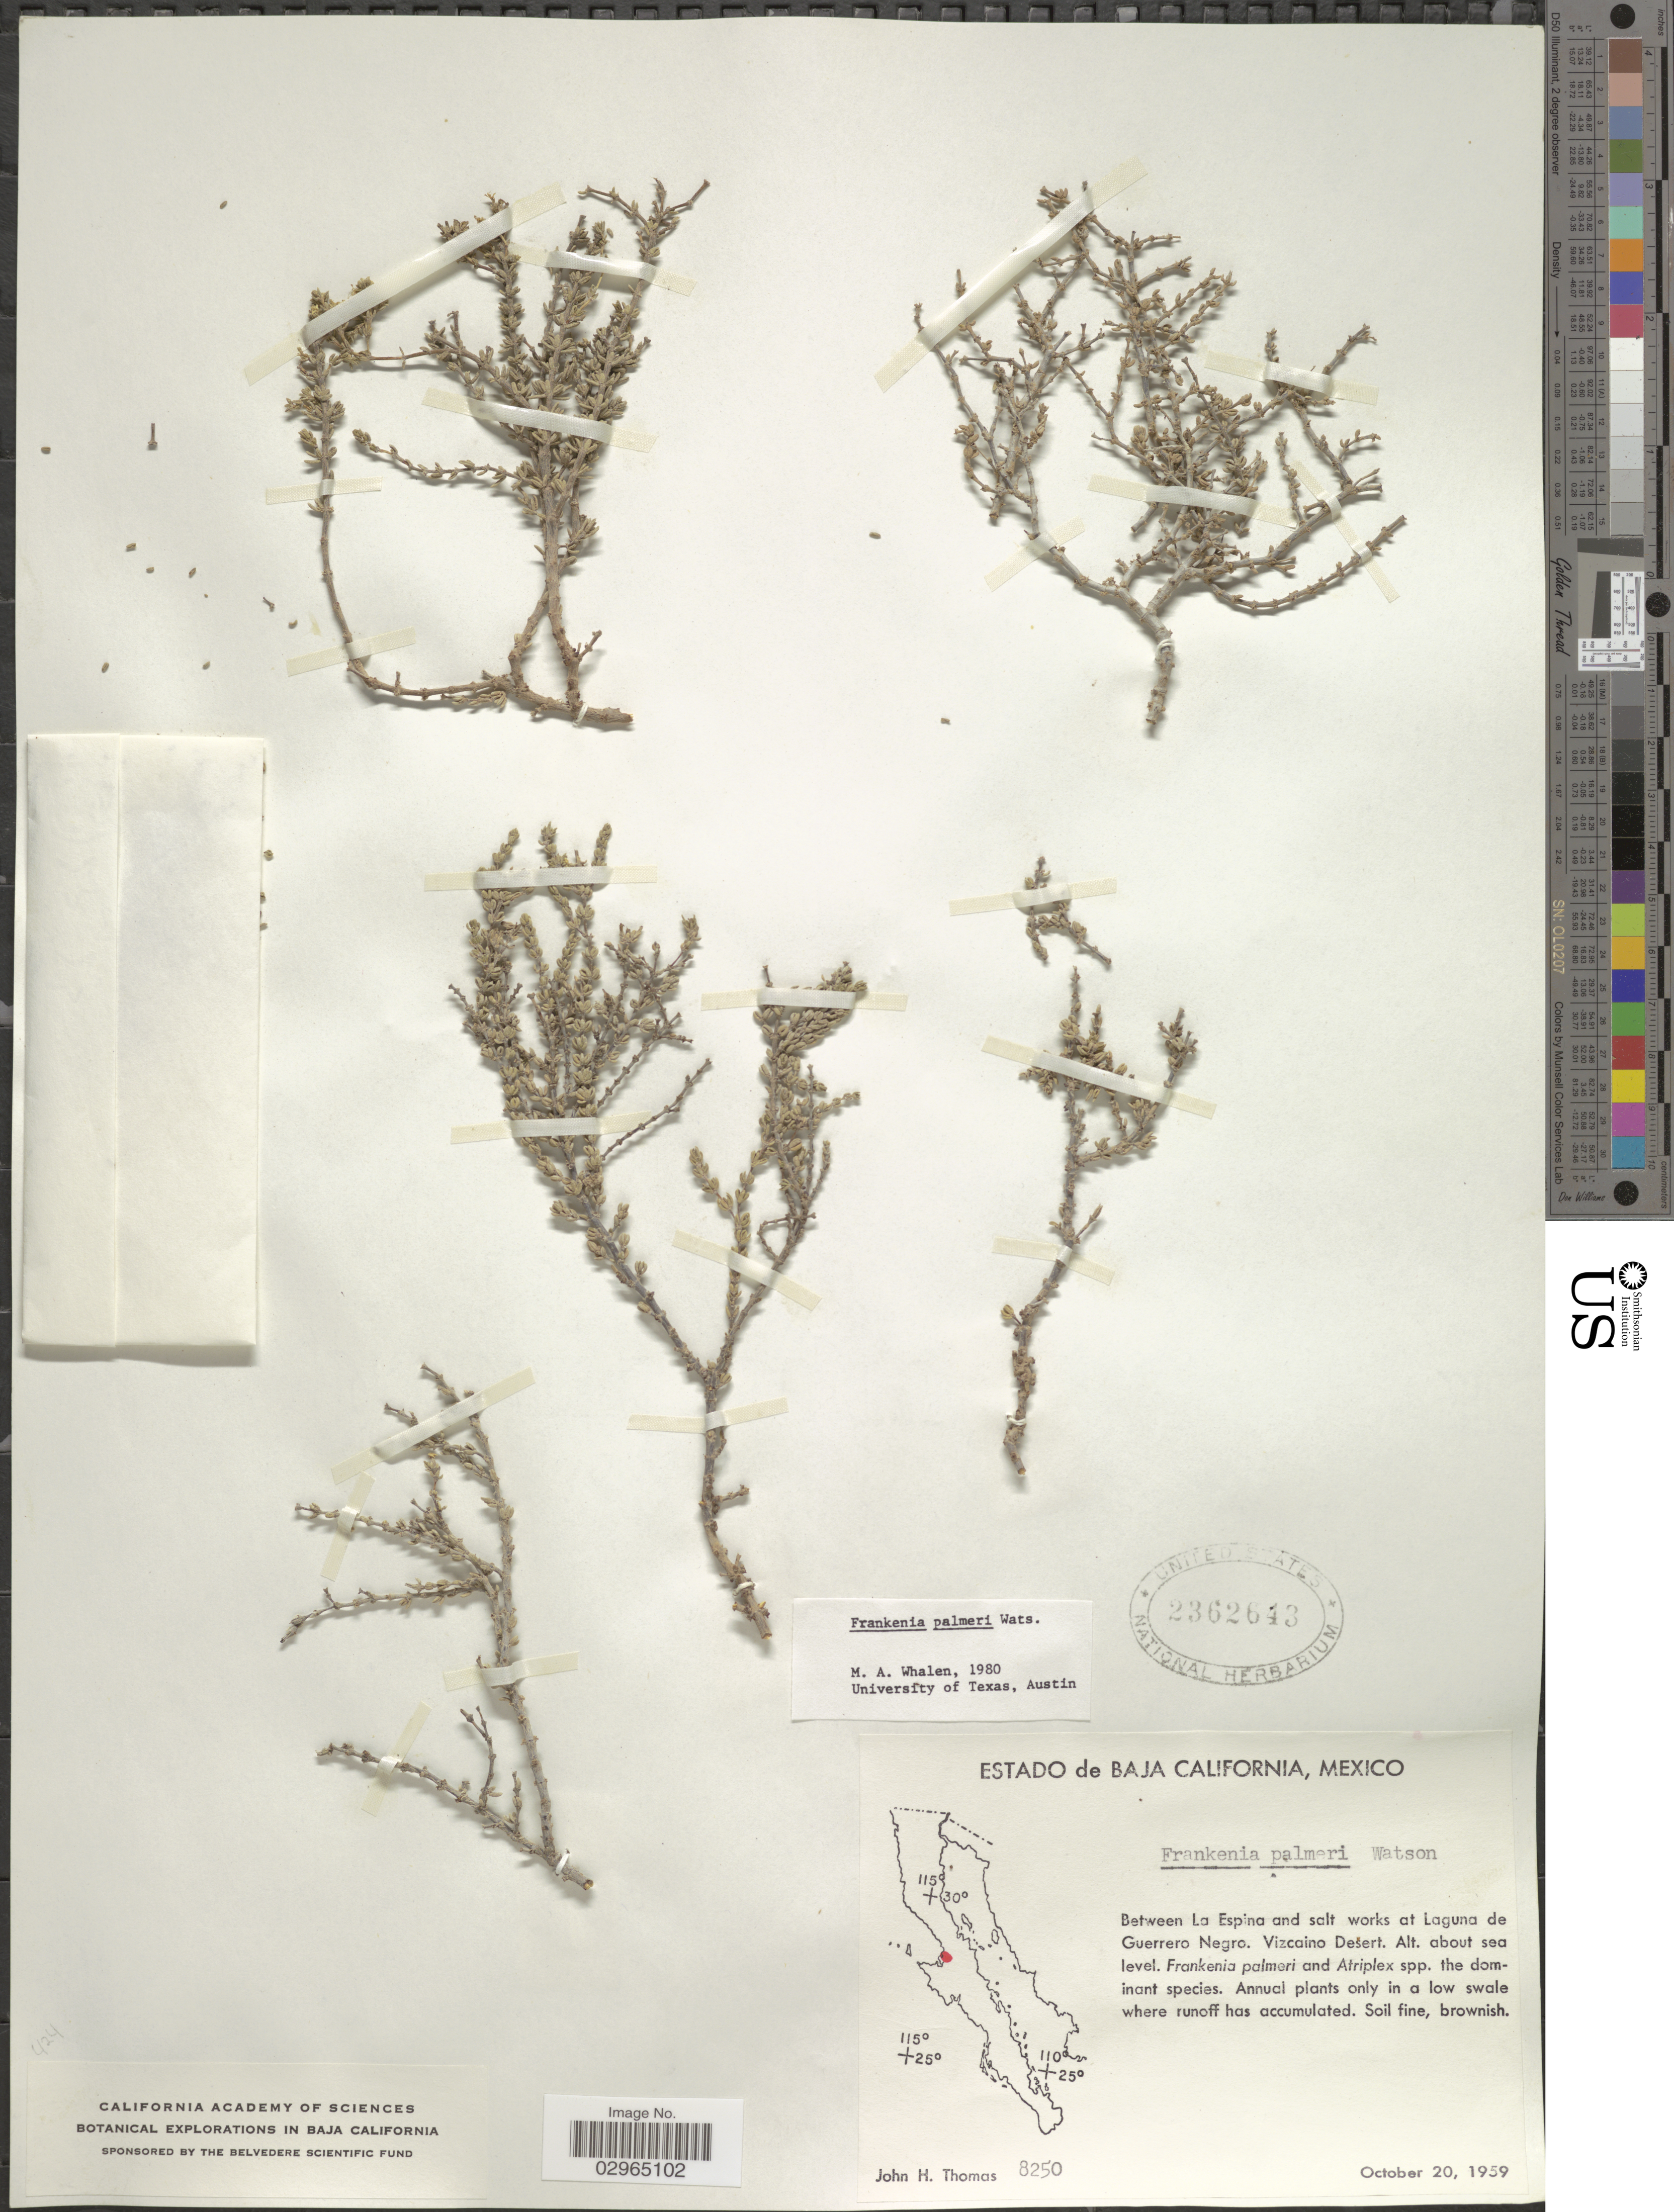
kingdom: Plantae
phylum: Tracheophyta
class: Magnoliopsida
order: Caryophyllales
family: Frankeniaceae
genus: Frankenia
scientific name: Frankenia palmeri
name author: S. Watson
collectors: J. H. Thomas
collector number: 8250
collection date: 1959-10-20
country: Mexico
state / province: Baja California Sur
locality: Between La Espina and salt works at Laguna de Guerrero Negro. Vizcaino Desert.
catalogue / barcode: US 2362643